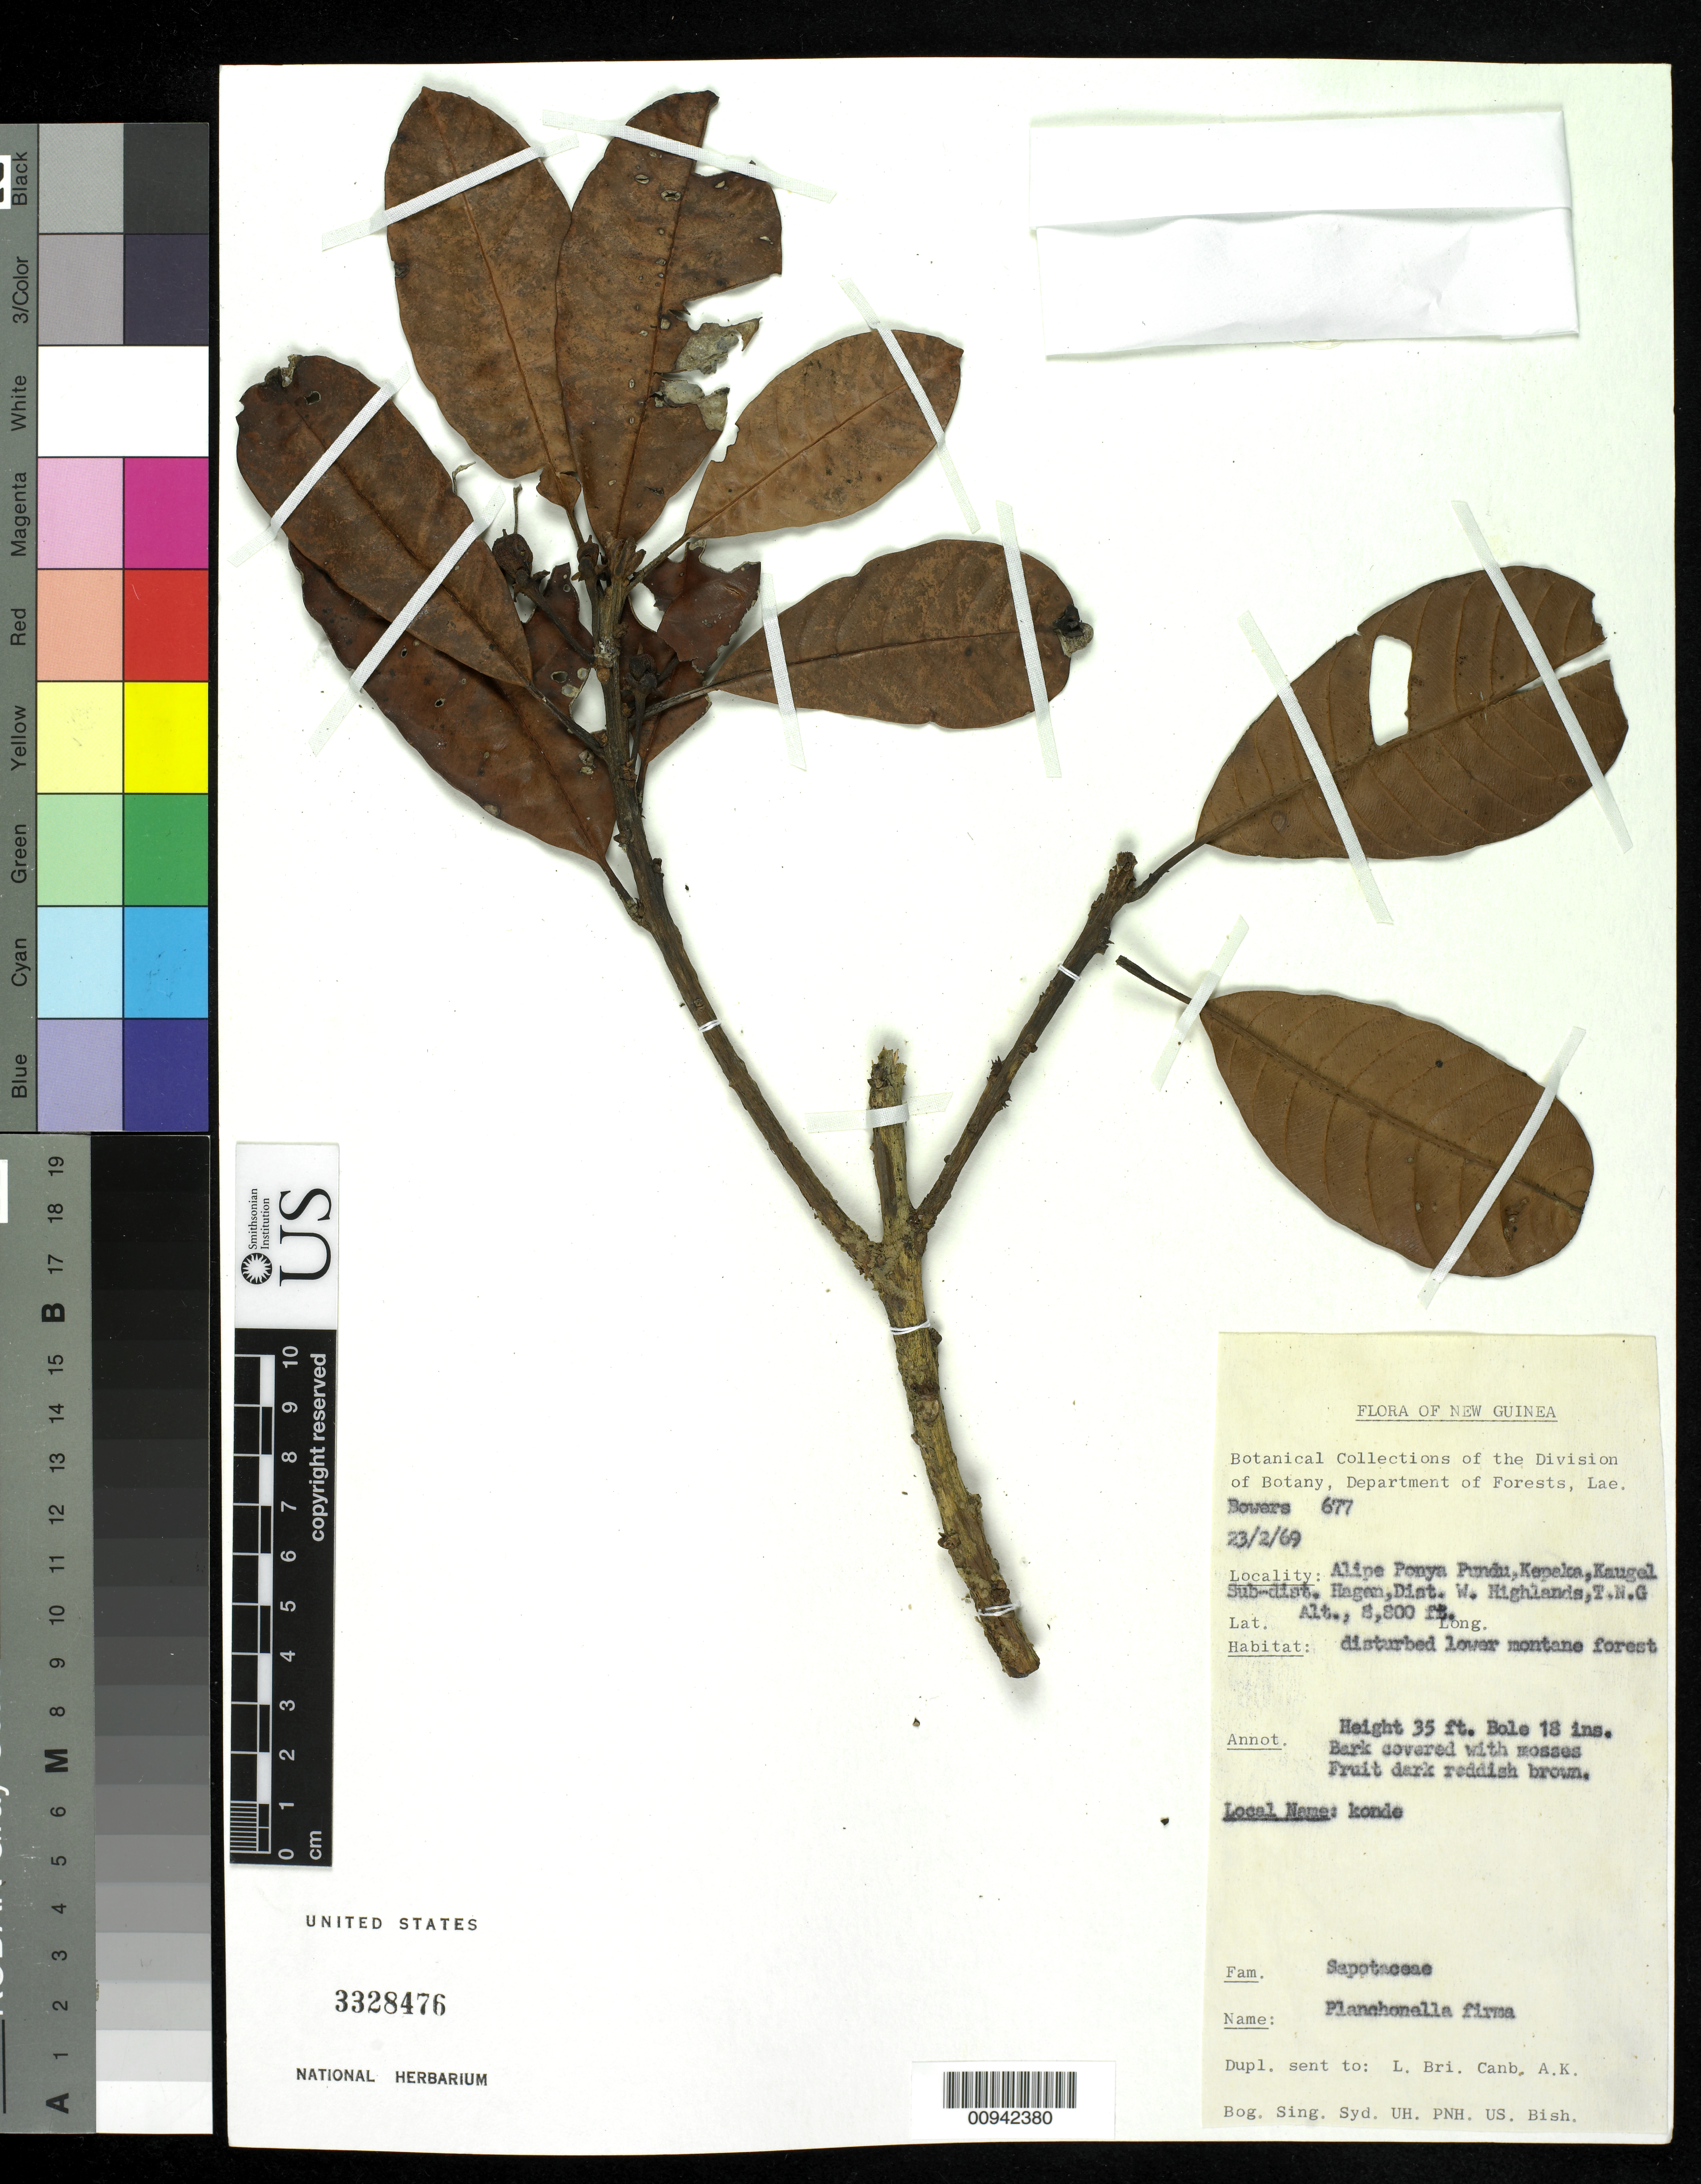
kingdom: Plantae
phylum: Tracheophyta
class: Magnoliopsida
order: Ericales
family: Sapotaceae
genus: Pleioluma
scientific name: Pleioluma firma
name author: (Miq.) Swenson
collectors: N. Bowers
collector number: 677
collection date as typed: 23 Feb 1969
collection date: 1969-02-23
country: Papua New Guinea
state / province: Western Highlands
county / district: Mount Hagen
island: New Guinea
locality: Alipe Ponya Pundu, Kepaka, Kaugal, Sub-dist. Hagan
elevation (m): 2682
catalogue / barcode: US 3328476